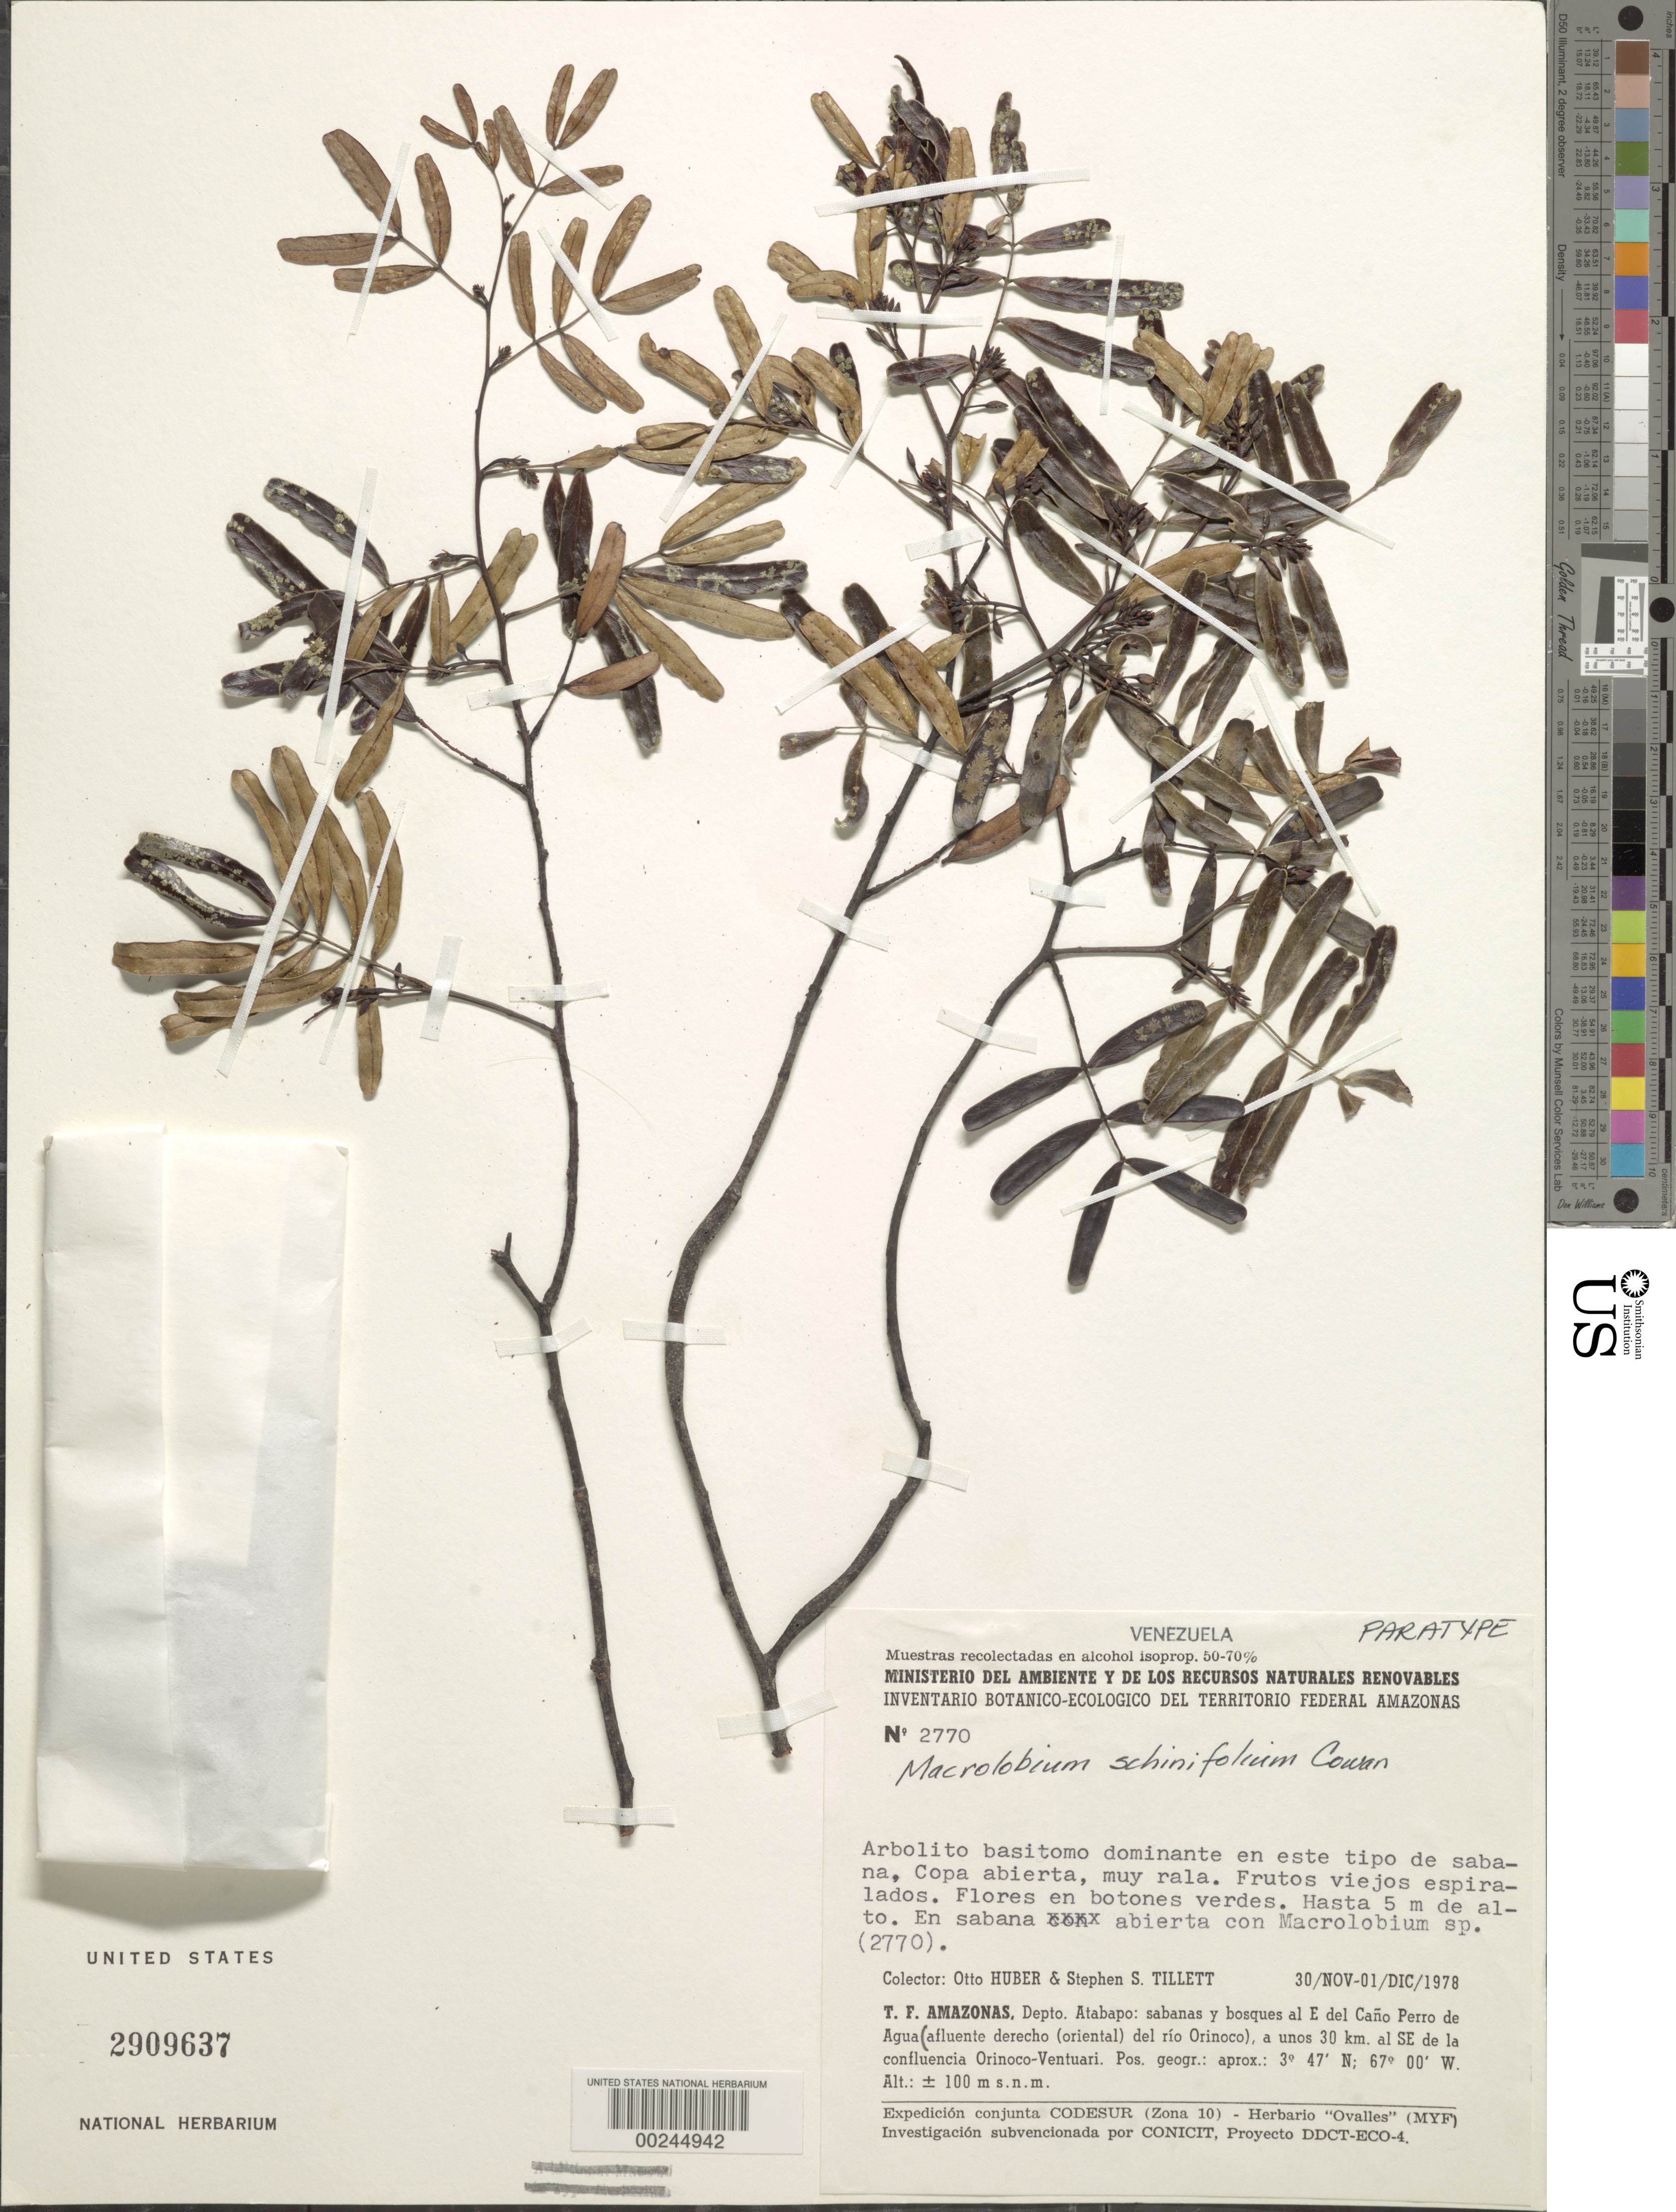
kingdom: Plantae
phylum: Tracheophyta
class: Magnoliopsida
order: Fabales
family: Fabaceae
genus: Macrolobium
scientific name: Macrolobium schinifolium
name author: R.S. Cowan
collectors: O. Huber & S. S. Tillett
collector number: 2770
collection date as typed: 30 Nov 1978 to 01 Dec 1978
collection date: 1978-11-30/1978-12-01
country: Venezuela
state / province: Amazonas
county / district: Atabapo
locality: E of cano perro de agua (right affluent (e) of rio orinoco) 30 km se of confluence orinoco-ventuari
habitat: Savanna and forest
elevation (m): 100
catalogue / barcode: US 2909637